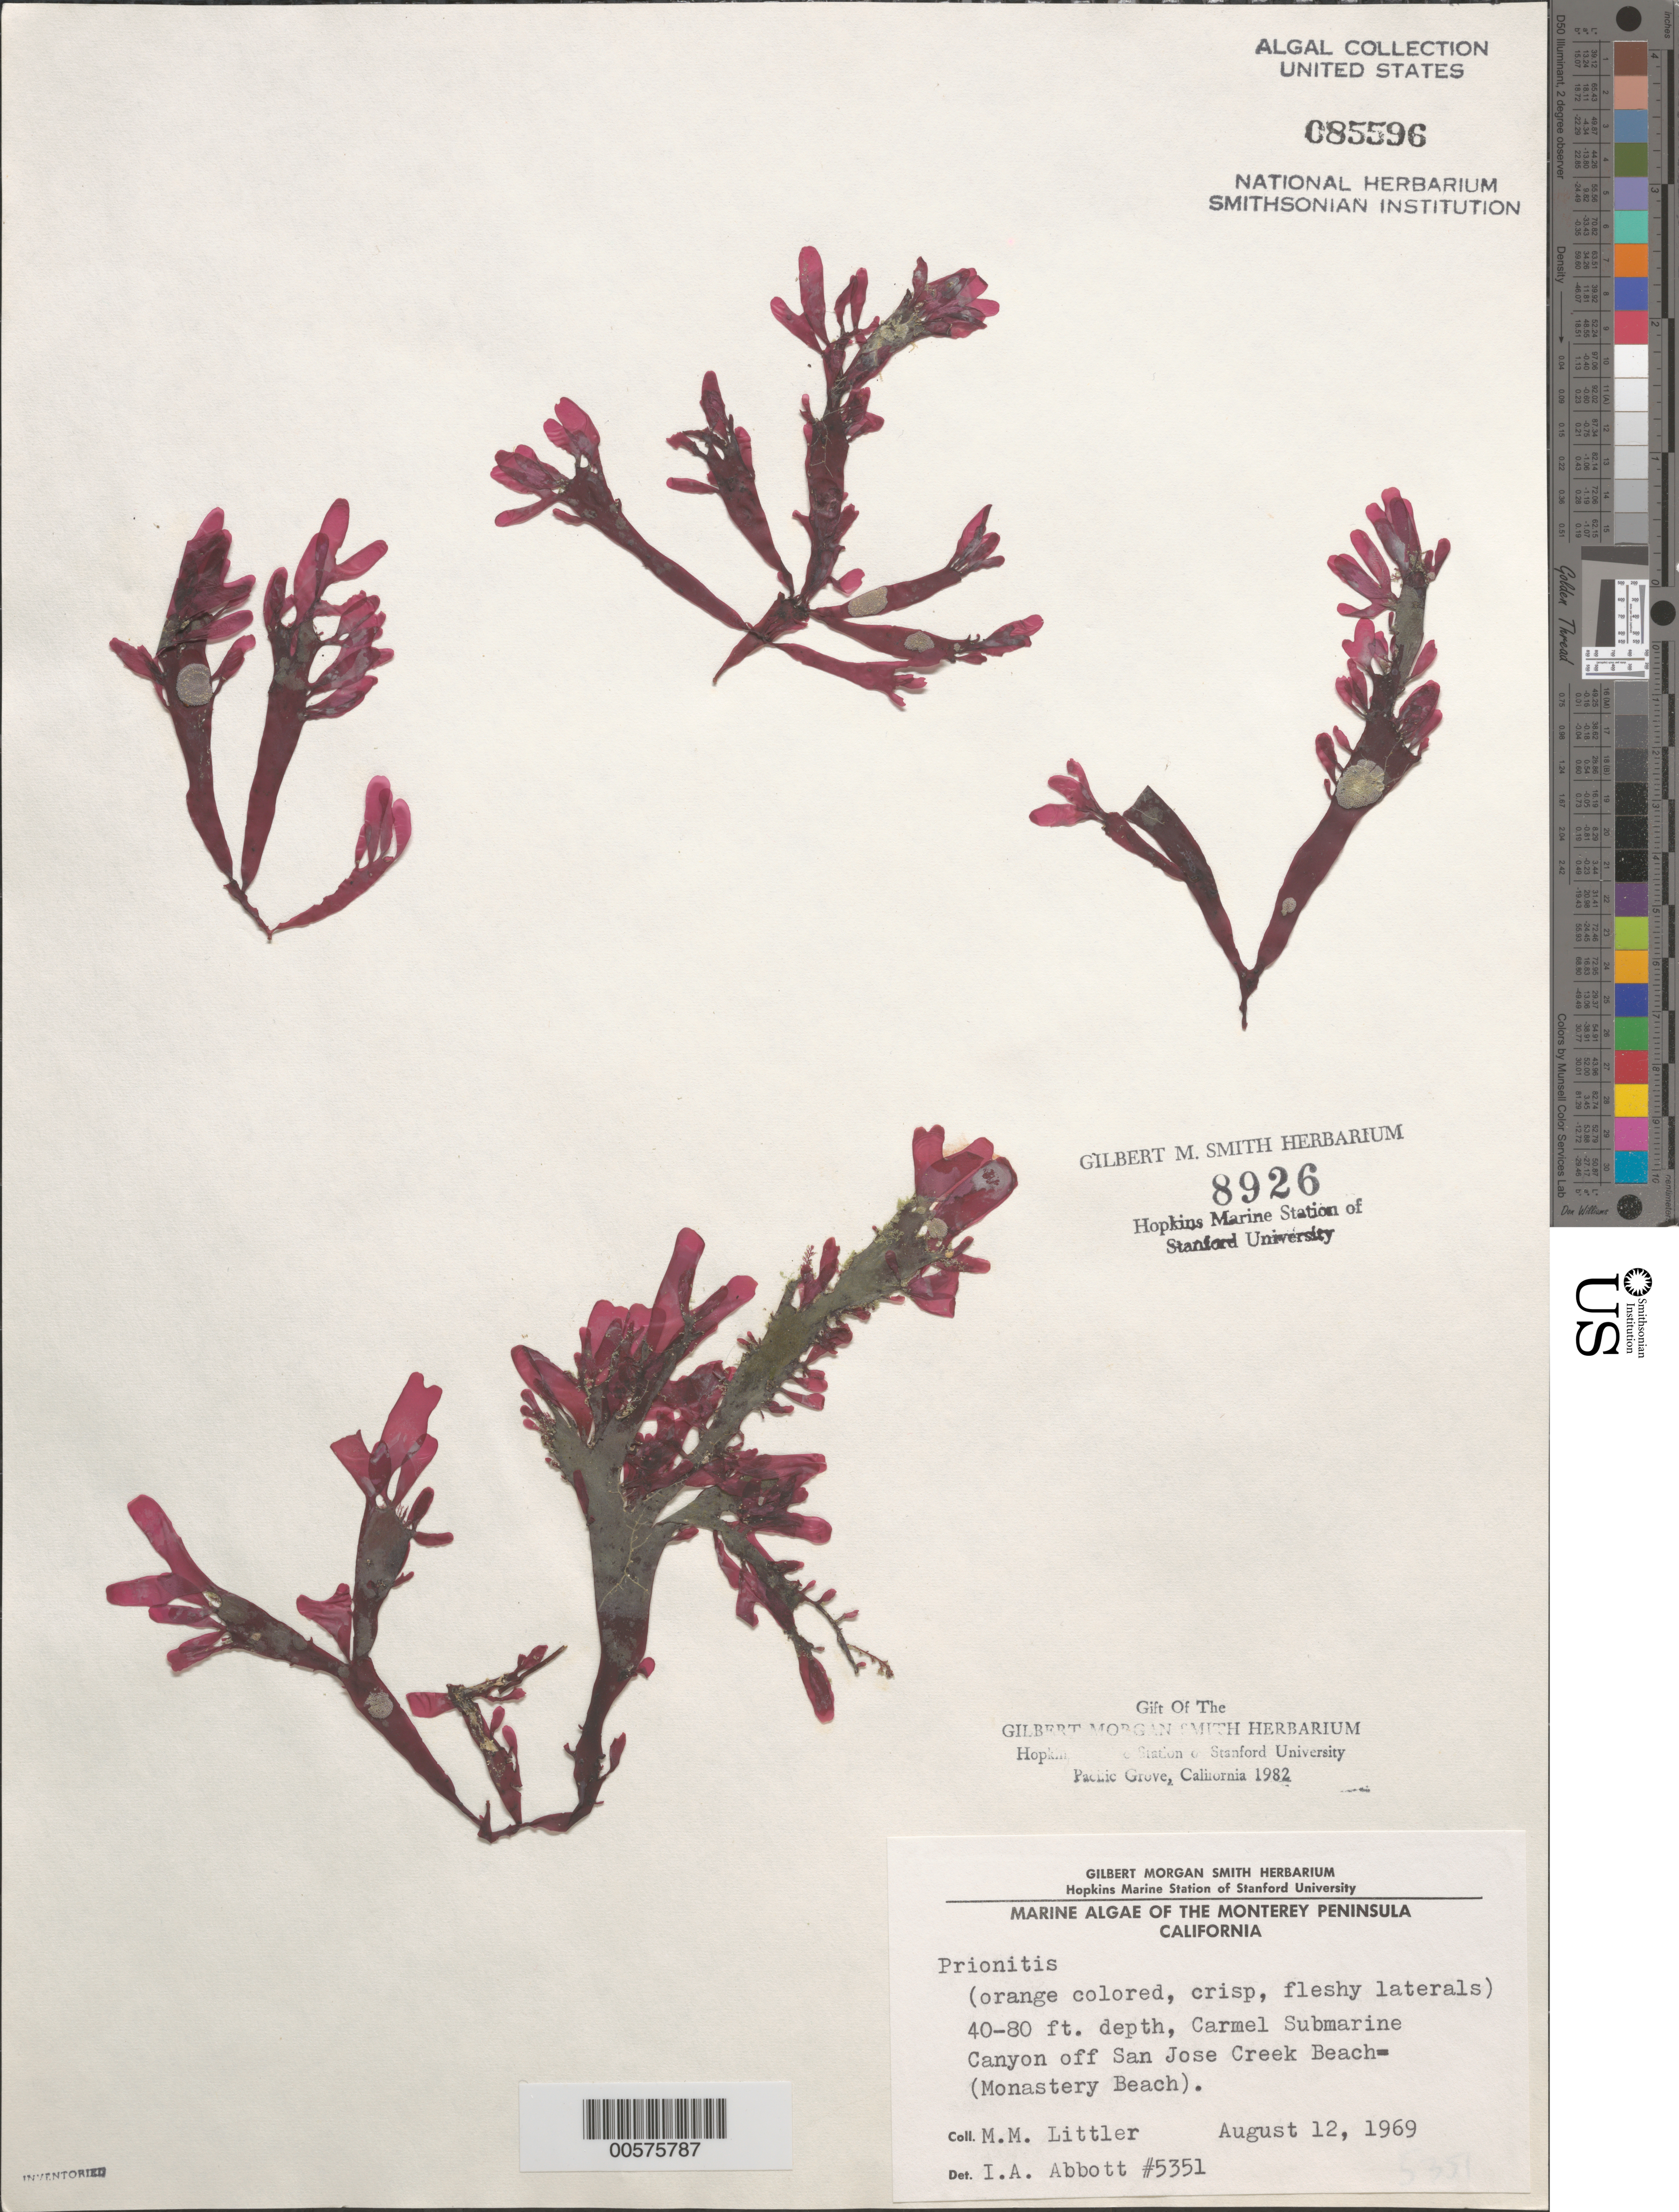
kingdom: Plantae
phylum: Rhodophyta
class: Florideophyceae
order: Cryptonemiales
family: Cryptonemiaceae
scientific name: Prionitis sp.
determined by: Abbott, Isabella A.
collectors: M. M. Littler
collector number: IAA 5351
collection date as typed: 12 Aug 1969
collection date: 1969-08-12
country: United States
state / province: California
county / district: Monterey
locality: Carmel Submarine Canyon, off San Jose Creek Beach (Monastery Beach)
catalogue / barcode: US 85596